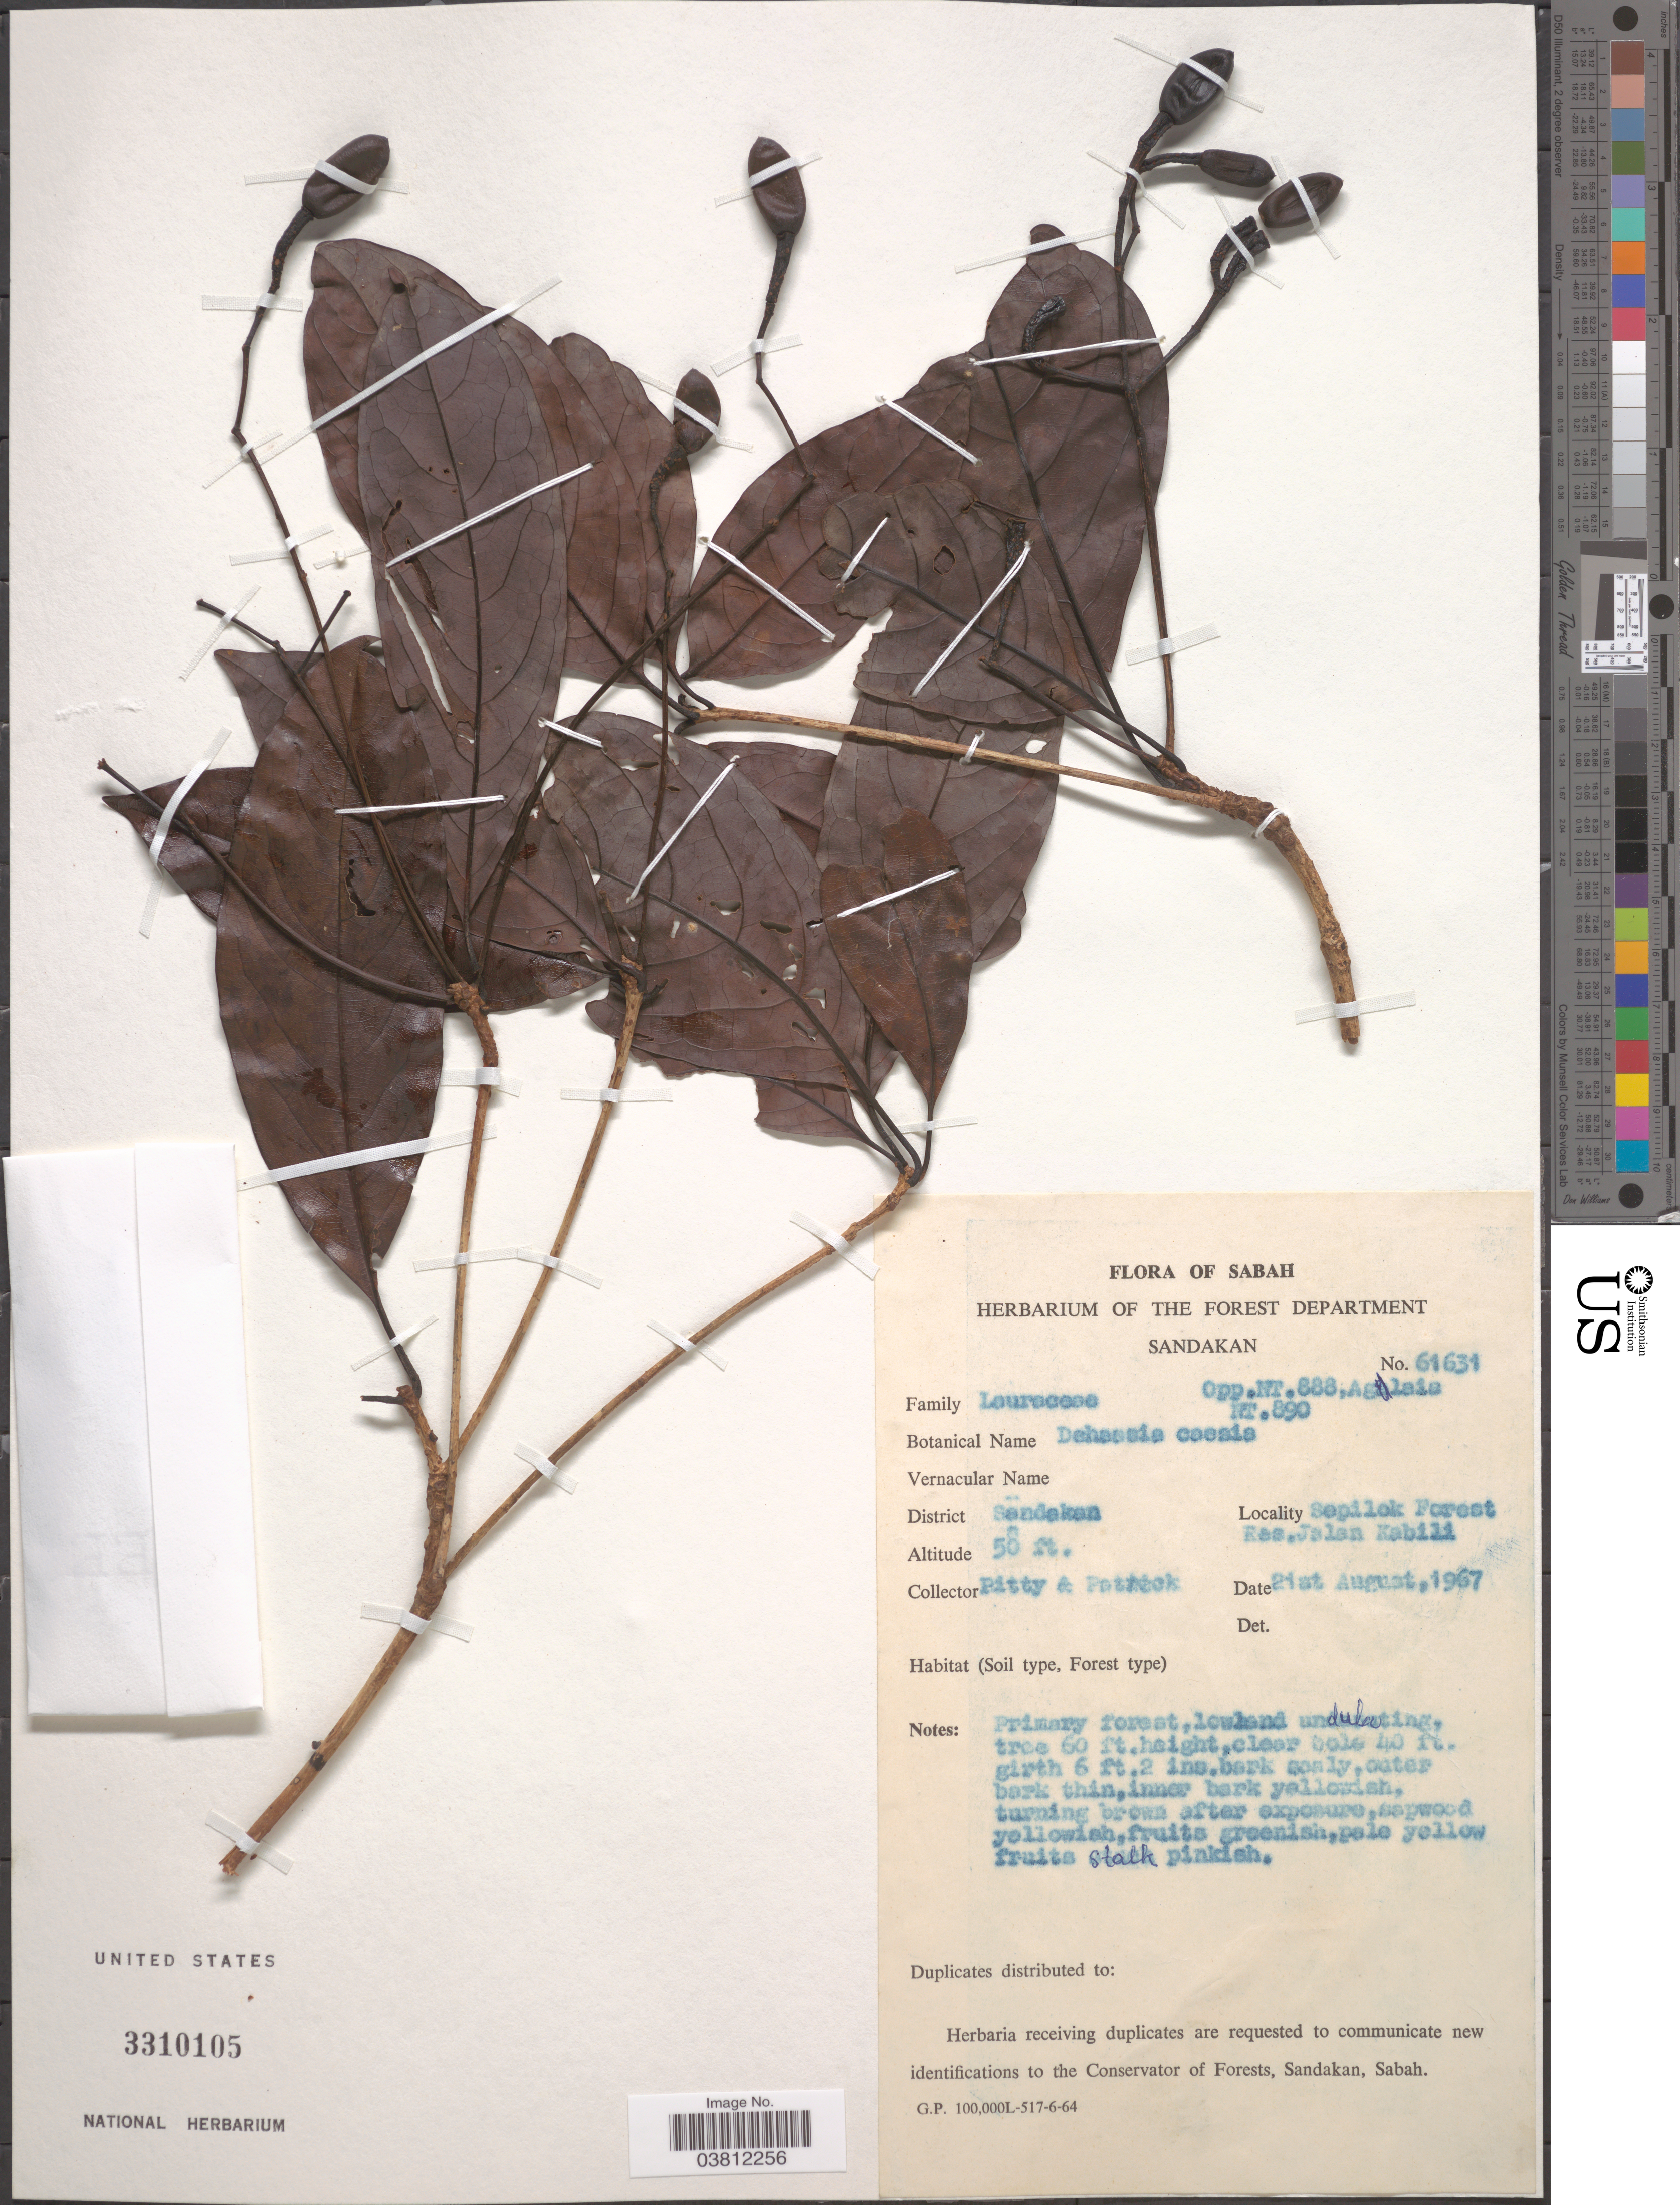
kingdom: Plantae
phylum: Tracheophyta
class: Magnoliopsida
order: Laurales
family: Lauraceae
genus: Dehaasia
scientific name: Dehaasia caesia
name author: Blume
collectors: -- Pitty & Patrick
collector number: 61631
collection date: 1967-08-21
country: Malaysia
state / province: Sabah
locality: District Sandakan. Sepilok Forest. Rea. Jalen Kabili.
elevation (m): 18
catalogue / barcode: US 3310105